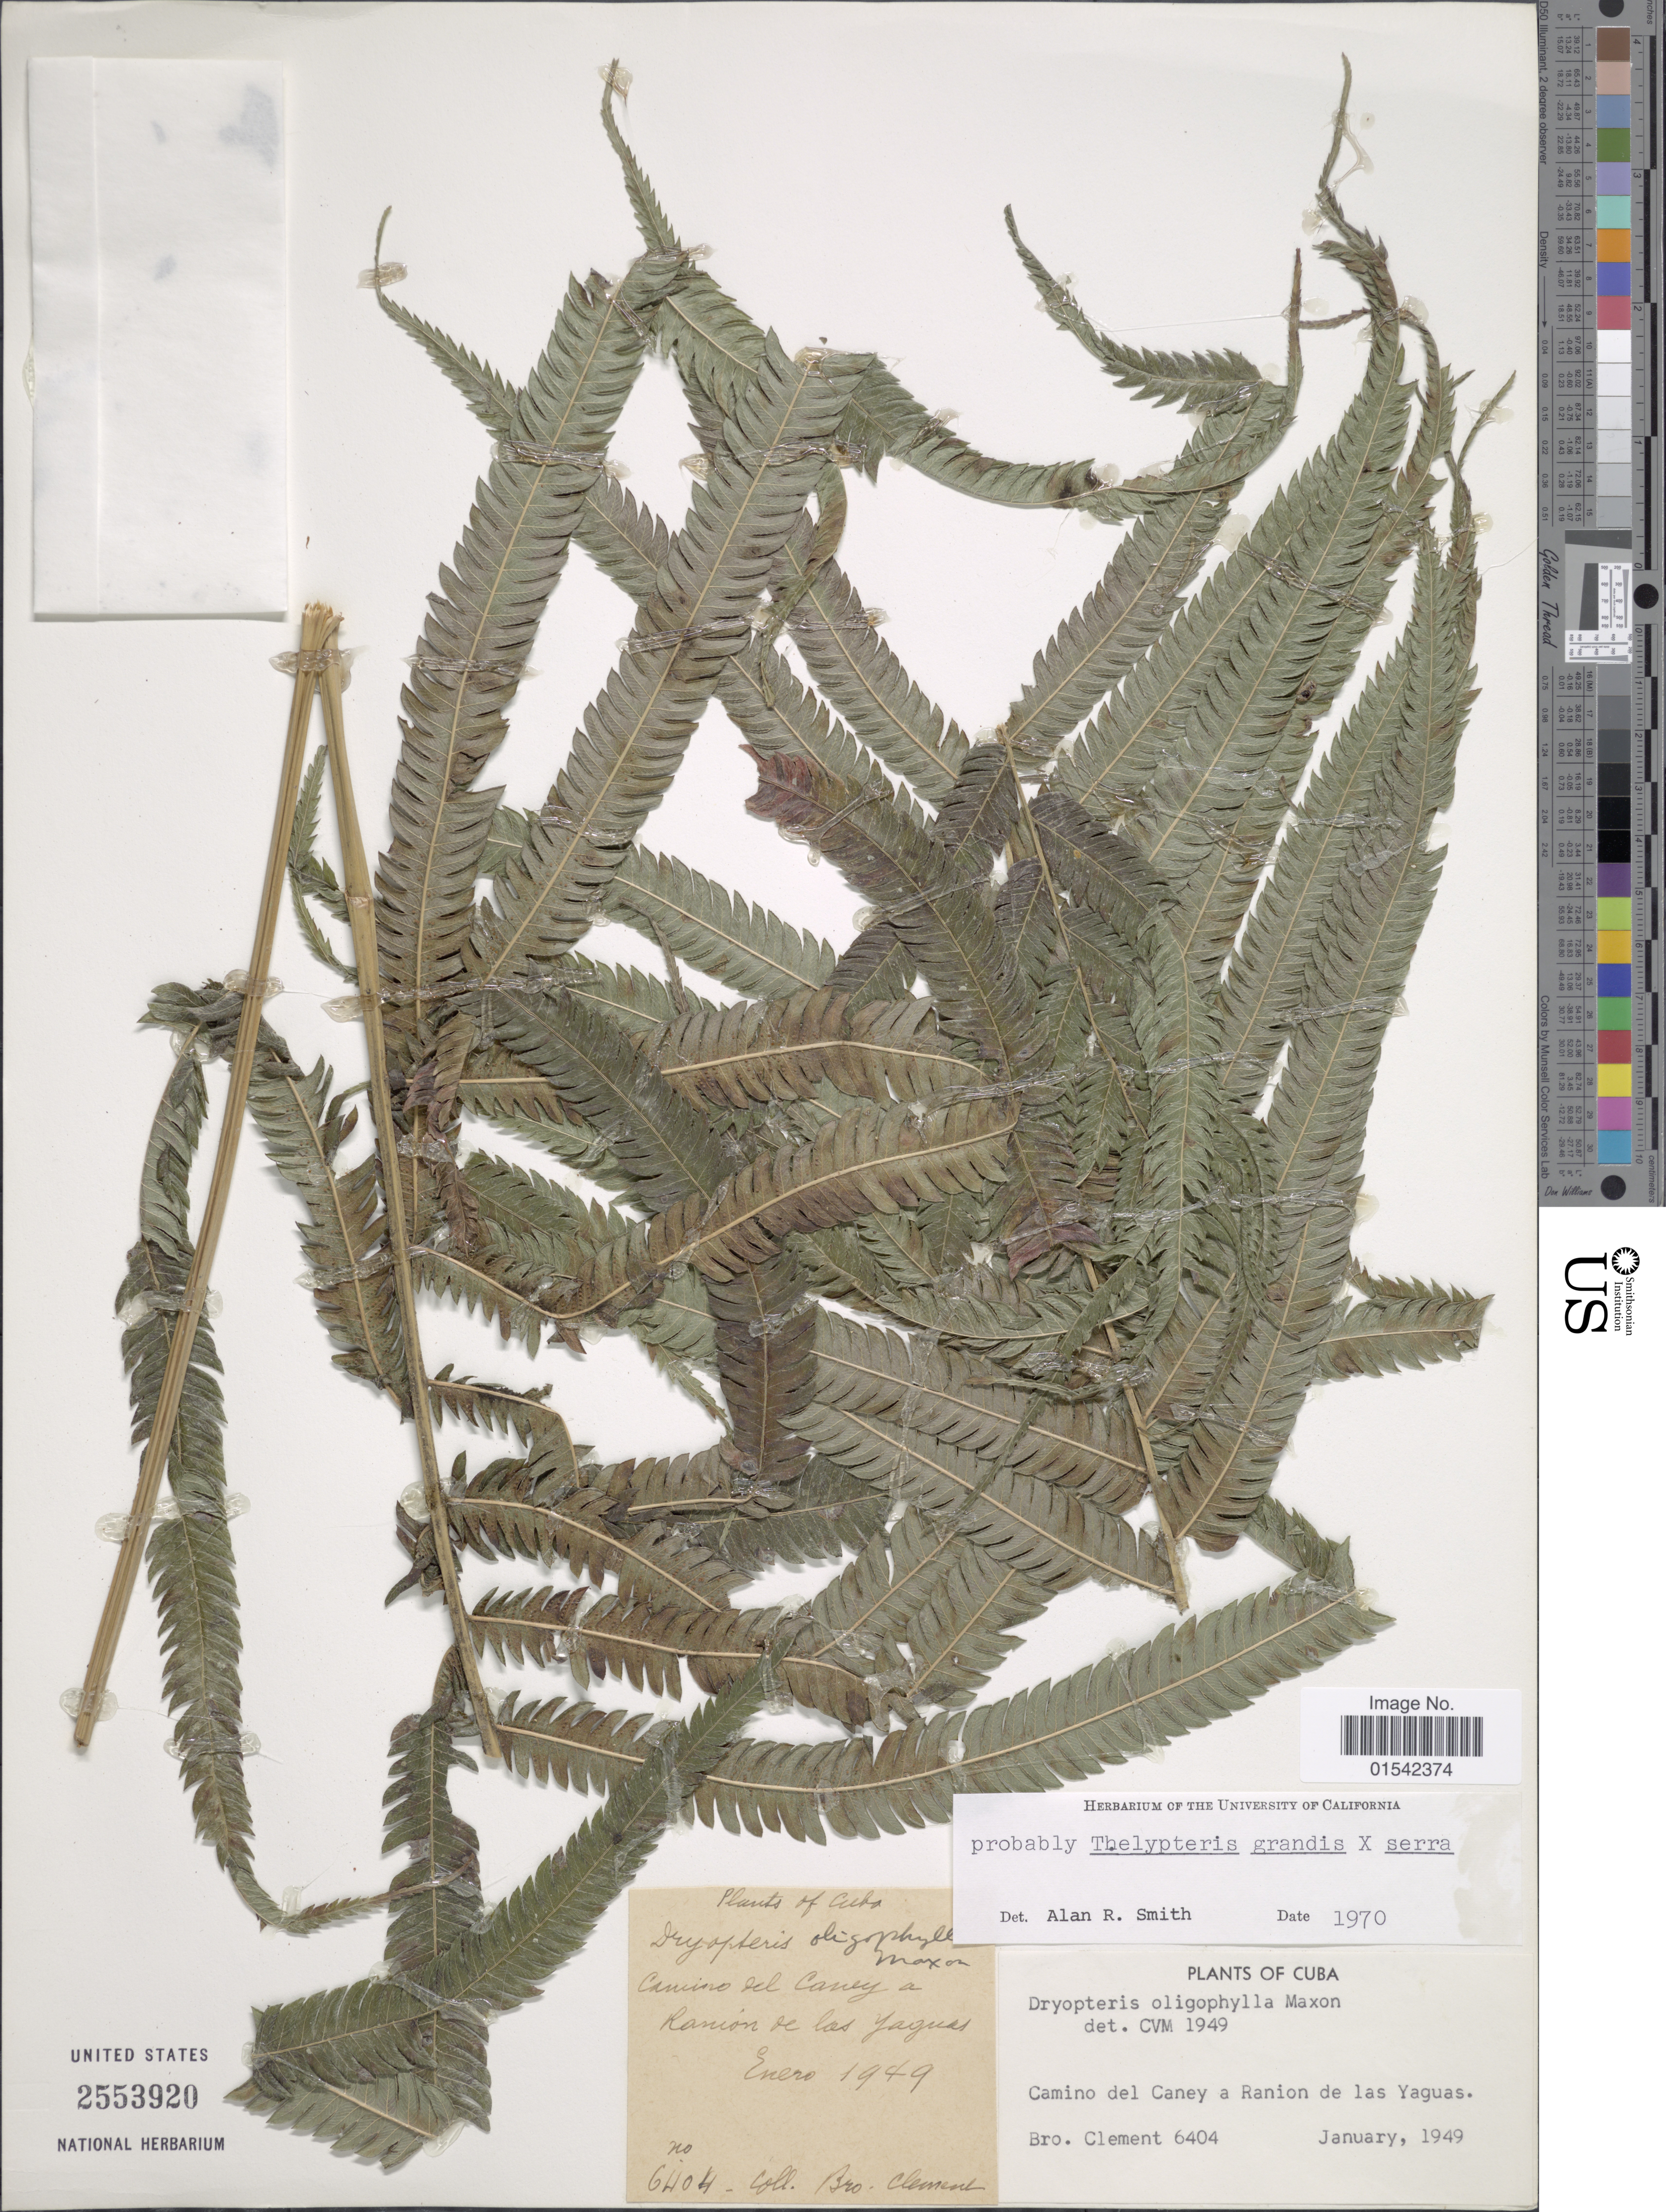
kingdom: Plantae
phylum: Tracheophyta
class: Polypodiopsida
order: Polypodiales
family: Thelypteridaceae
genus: Cyclosorus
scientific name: x C. serra (Sw.) Farw.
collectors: B. Clement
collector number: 6404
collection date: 1949-01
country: Cuba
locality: Camino del Caney a Ranion de las Yaguas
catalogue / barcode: US 2553920